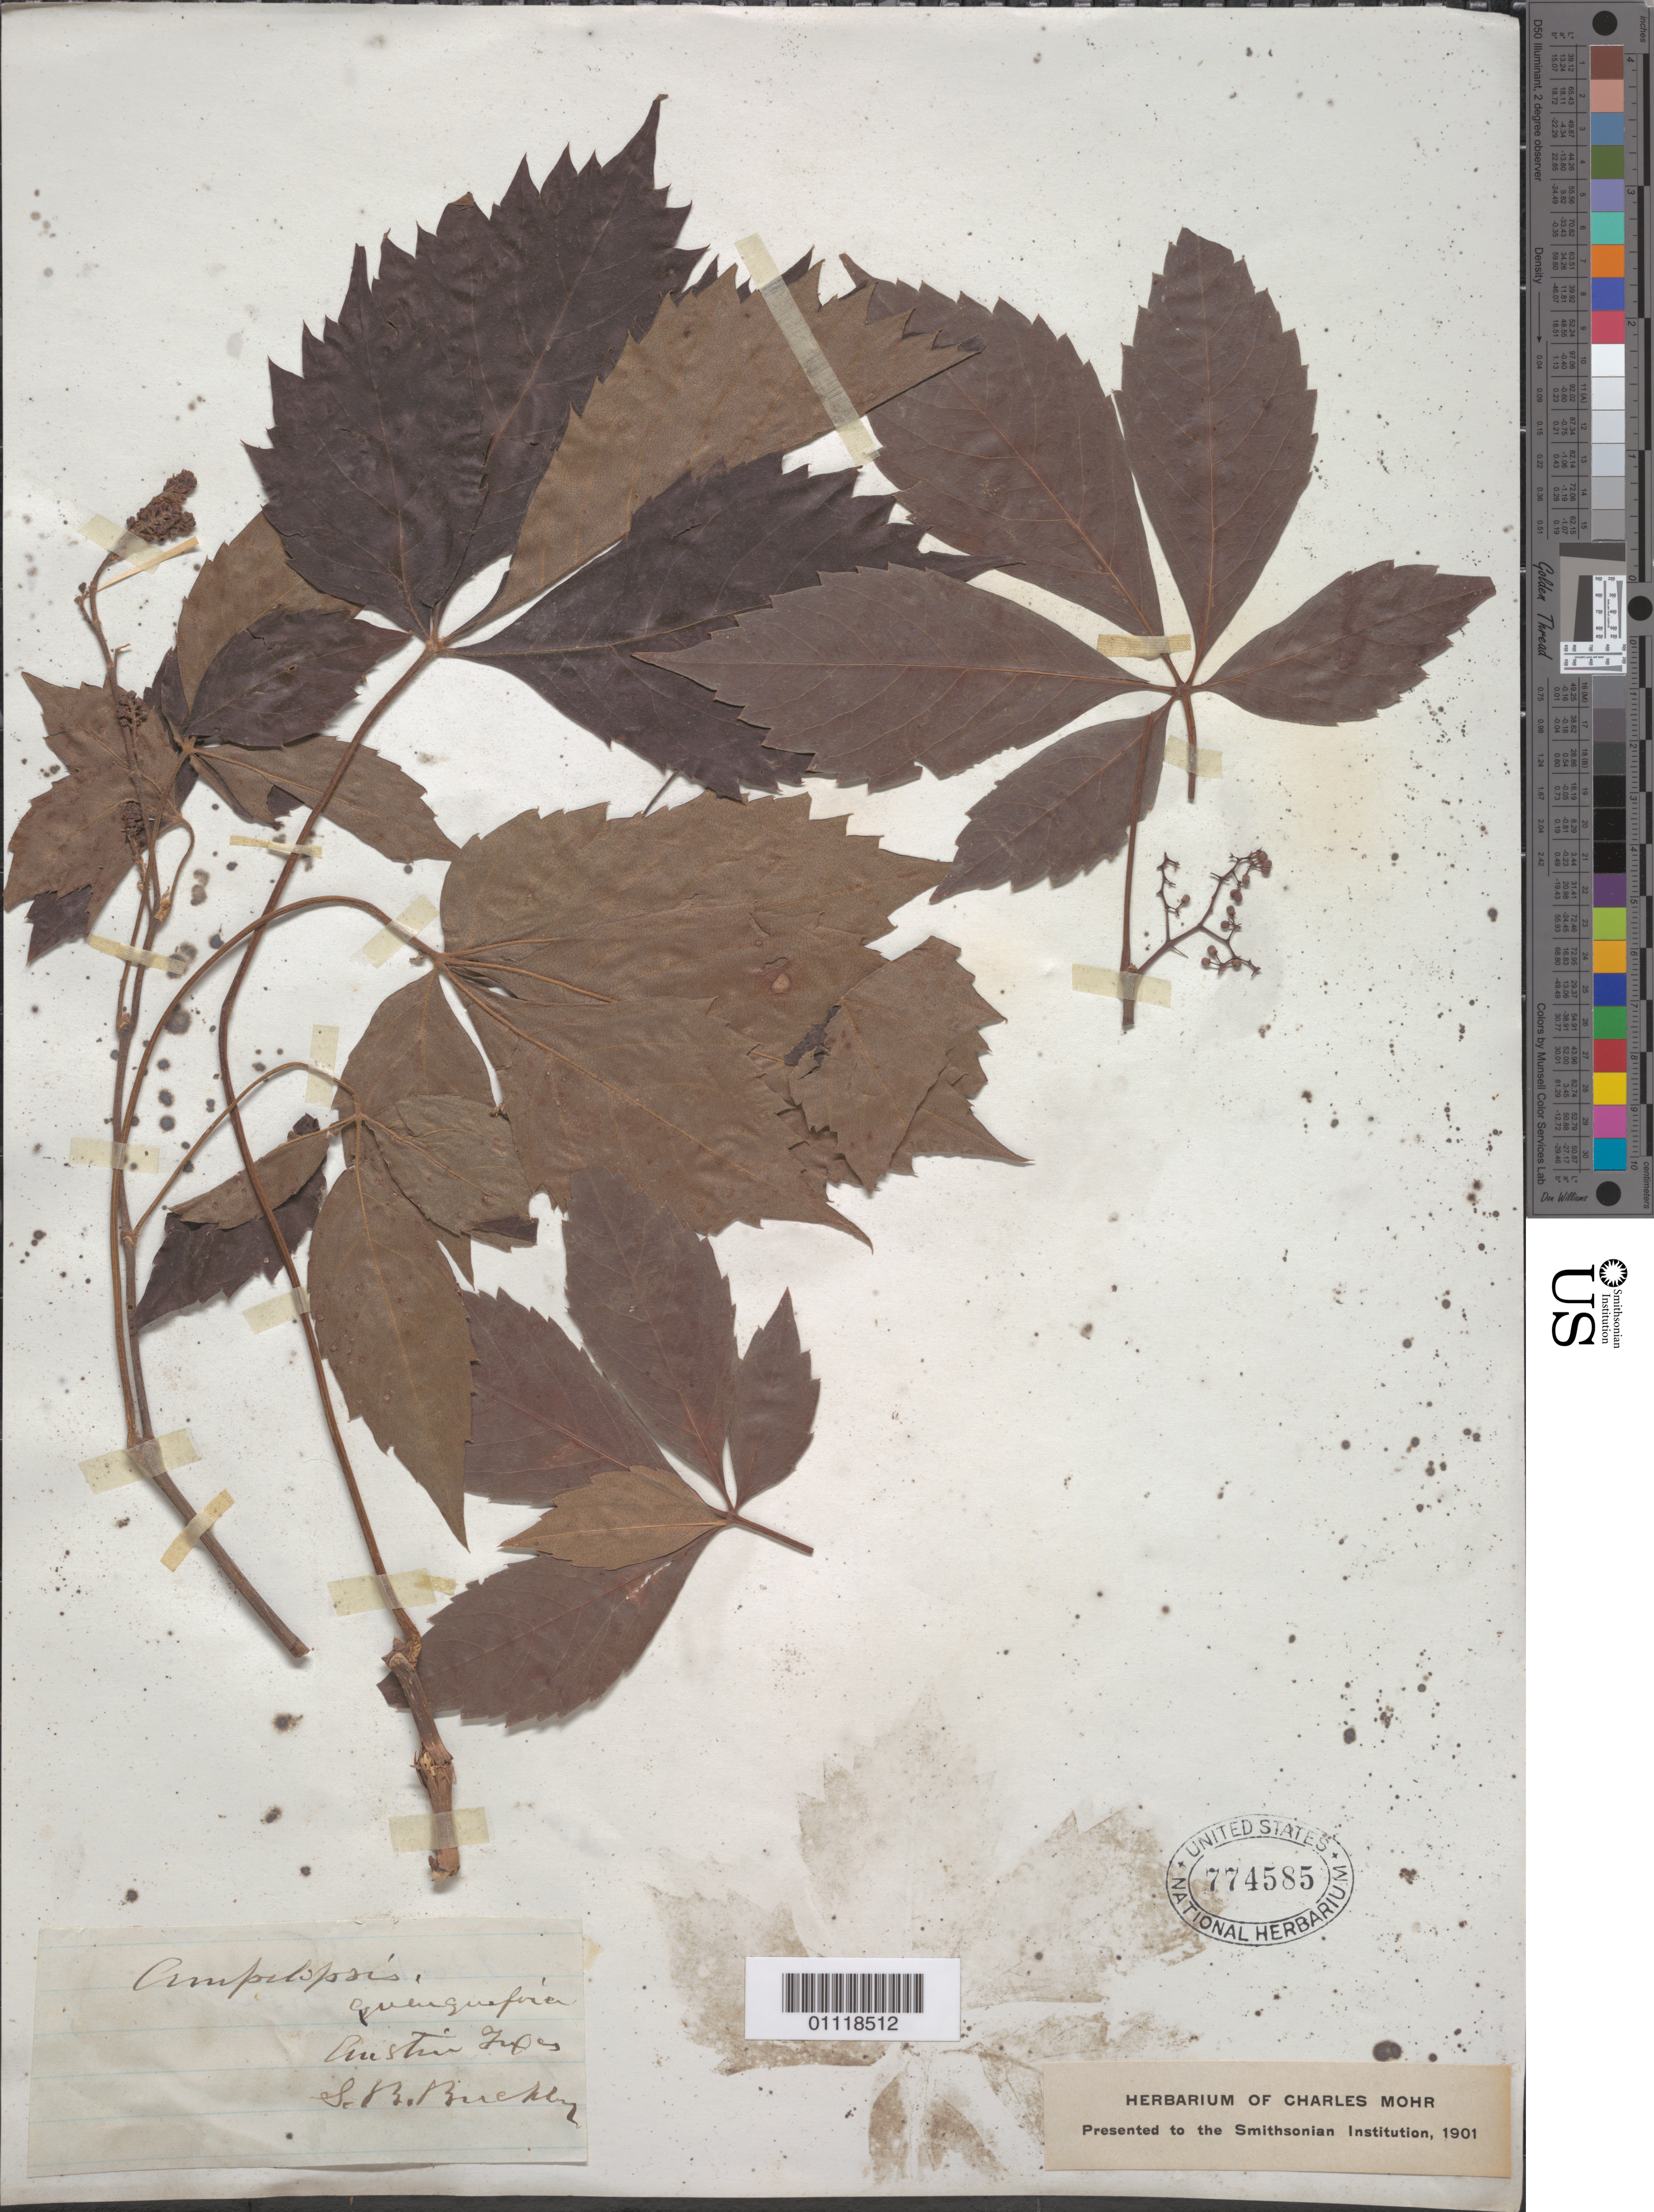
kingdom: Plantae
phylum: Tracheophyta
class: Magnoliopsida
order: Vitales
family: Vitaceae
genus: Parthenocissus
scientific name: Parthenocissus heptaphylla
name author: (Buckley) Britton ex Small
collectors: S. B. Buckley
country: United States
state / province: Texas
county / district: Austin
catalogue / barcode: US 774585